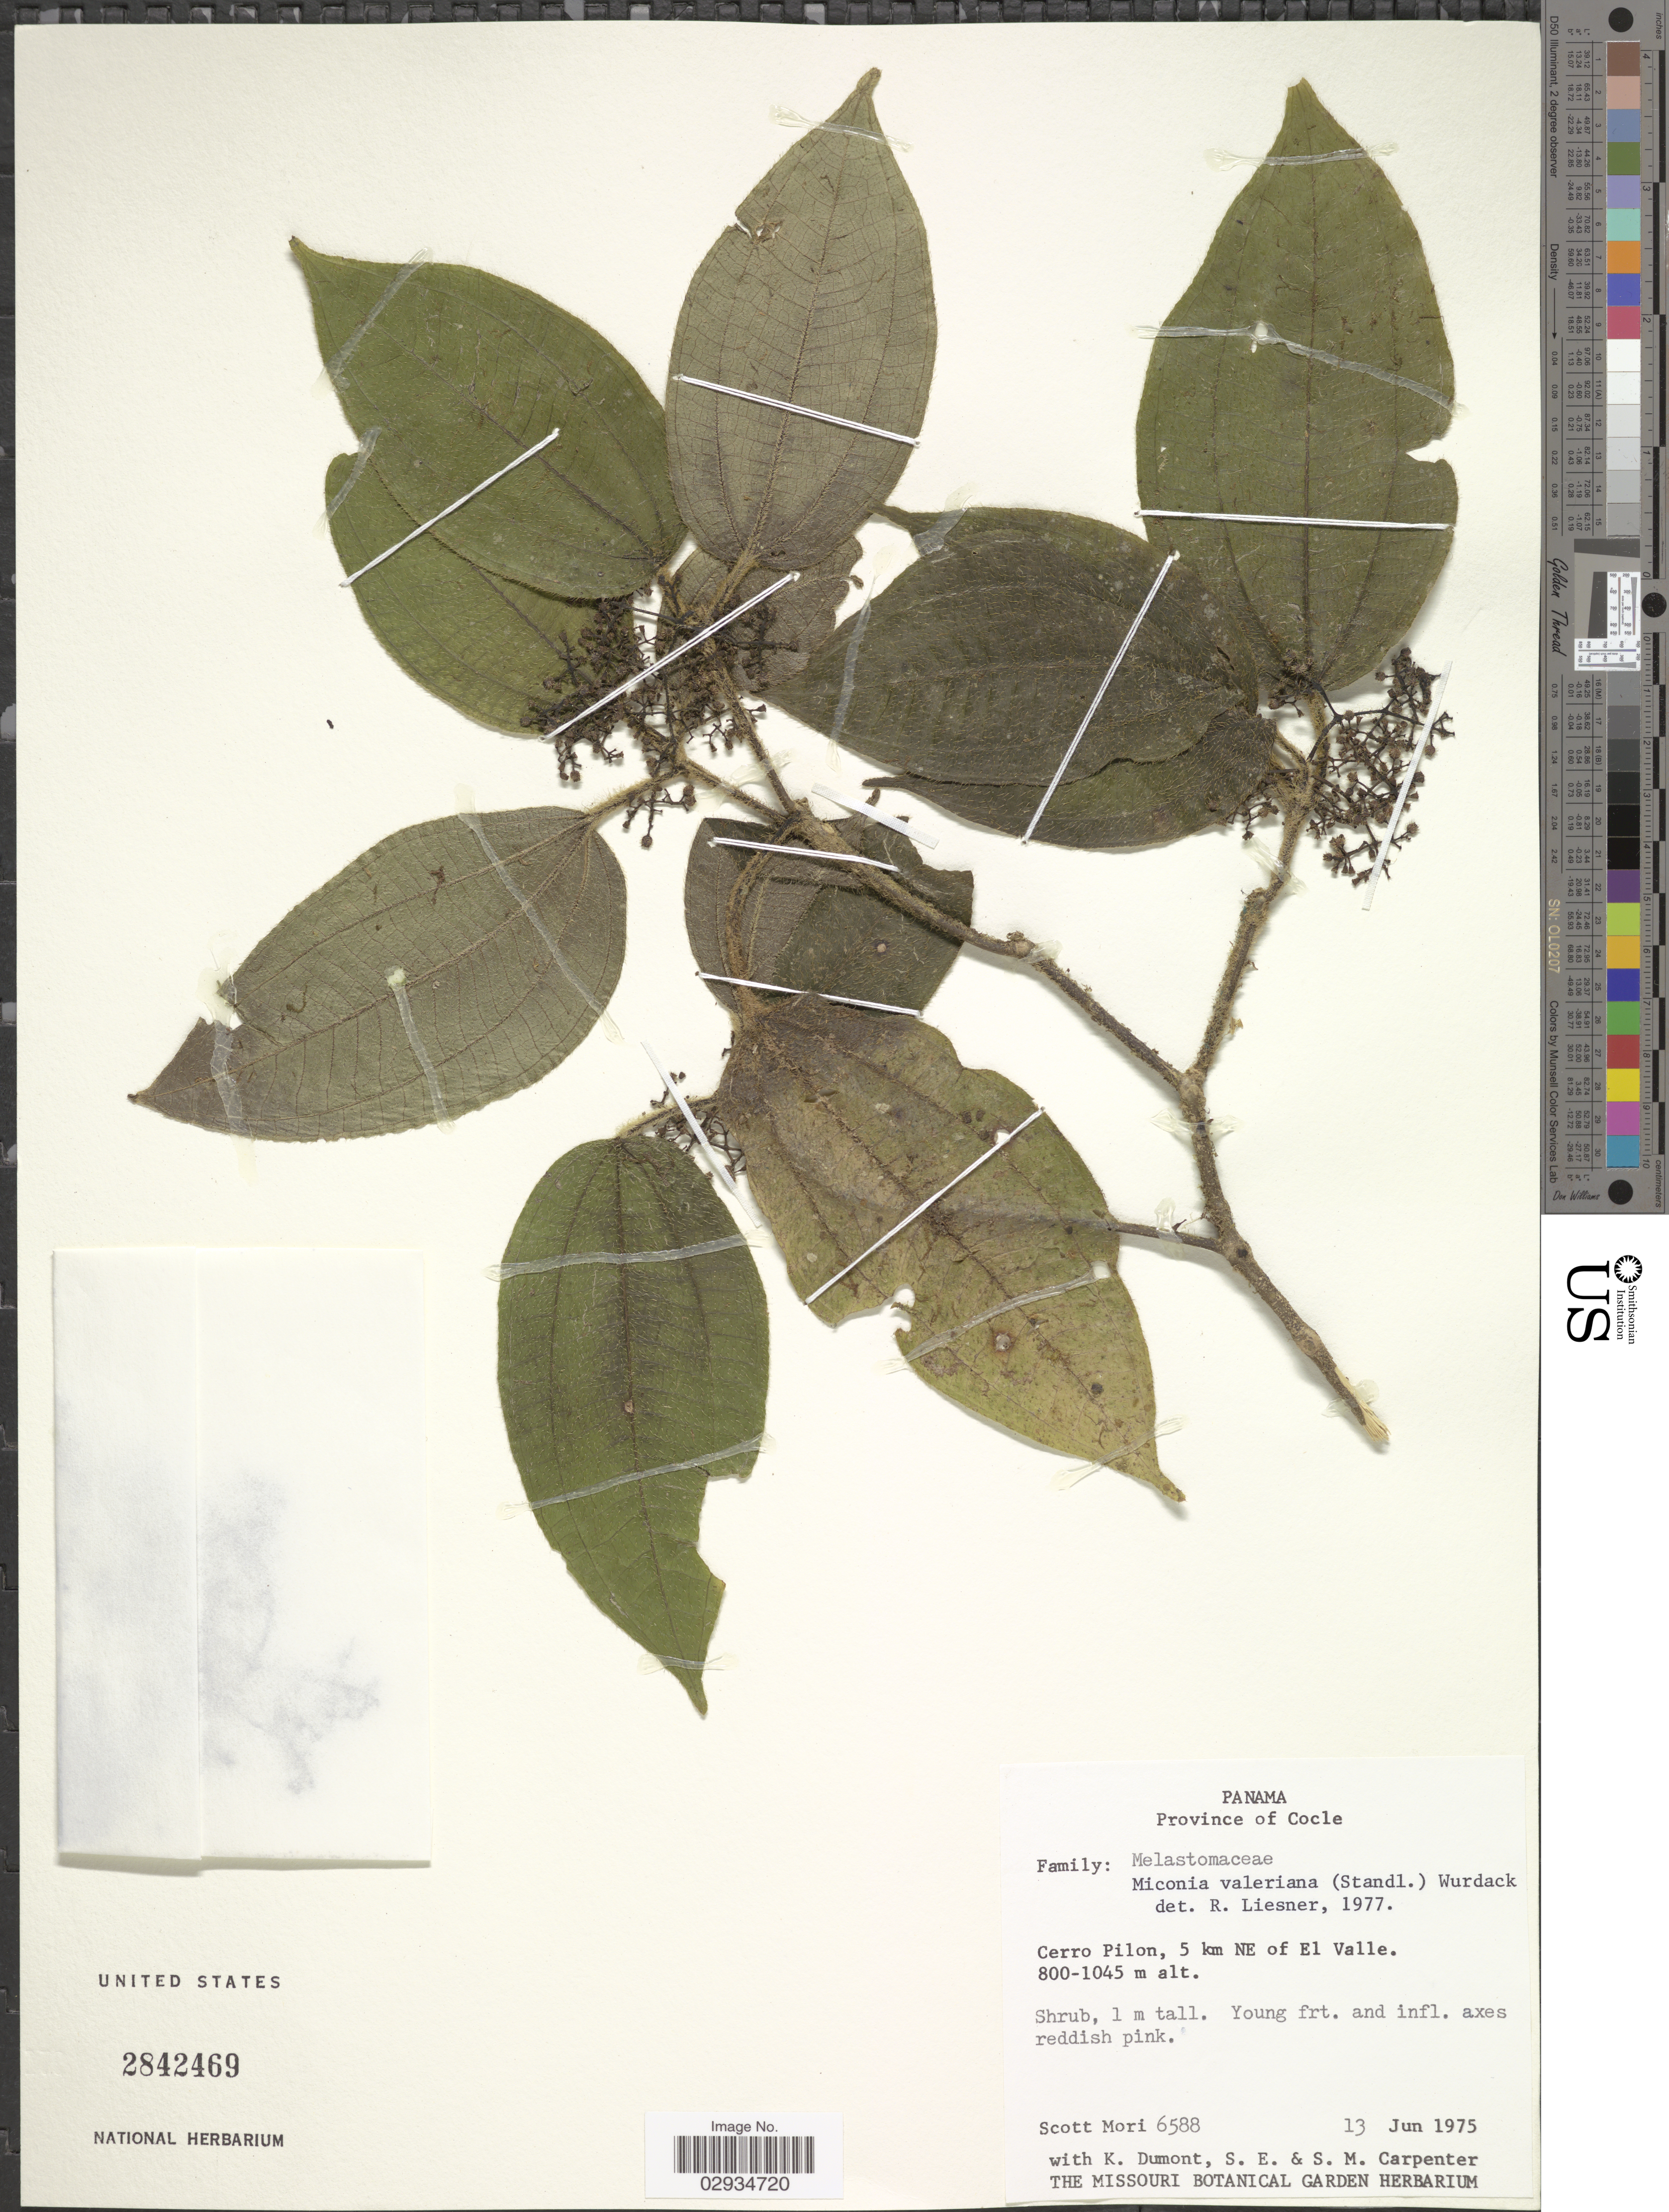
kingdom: Plantae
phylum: Tracheophyta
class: Magnoliopsida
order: Myrtales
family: Melastomataceae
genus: Miconia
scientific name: Miconia valeriana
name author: (Standl.) Wurdack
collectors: S. Mori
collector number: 6588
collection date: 1975-06-13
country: Panama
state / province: Coclé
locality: Cerro Pilom, 5 km NE of El Valle.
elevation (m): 800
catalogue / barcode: US 2842469